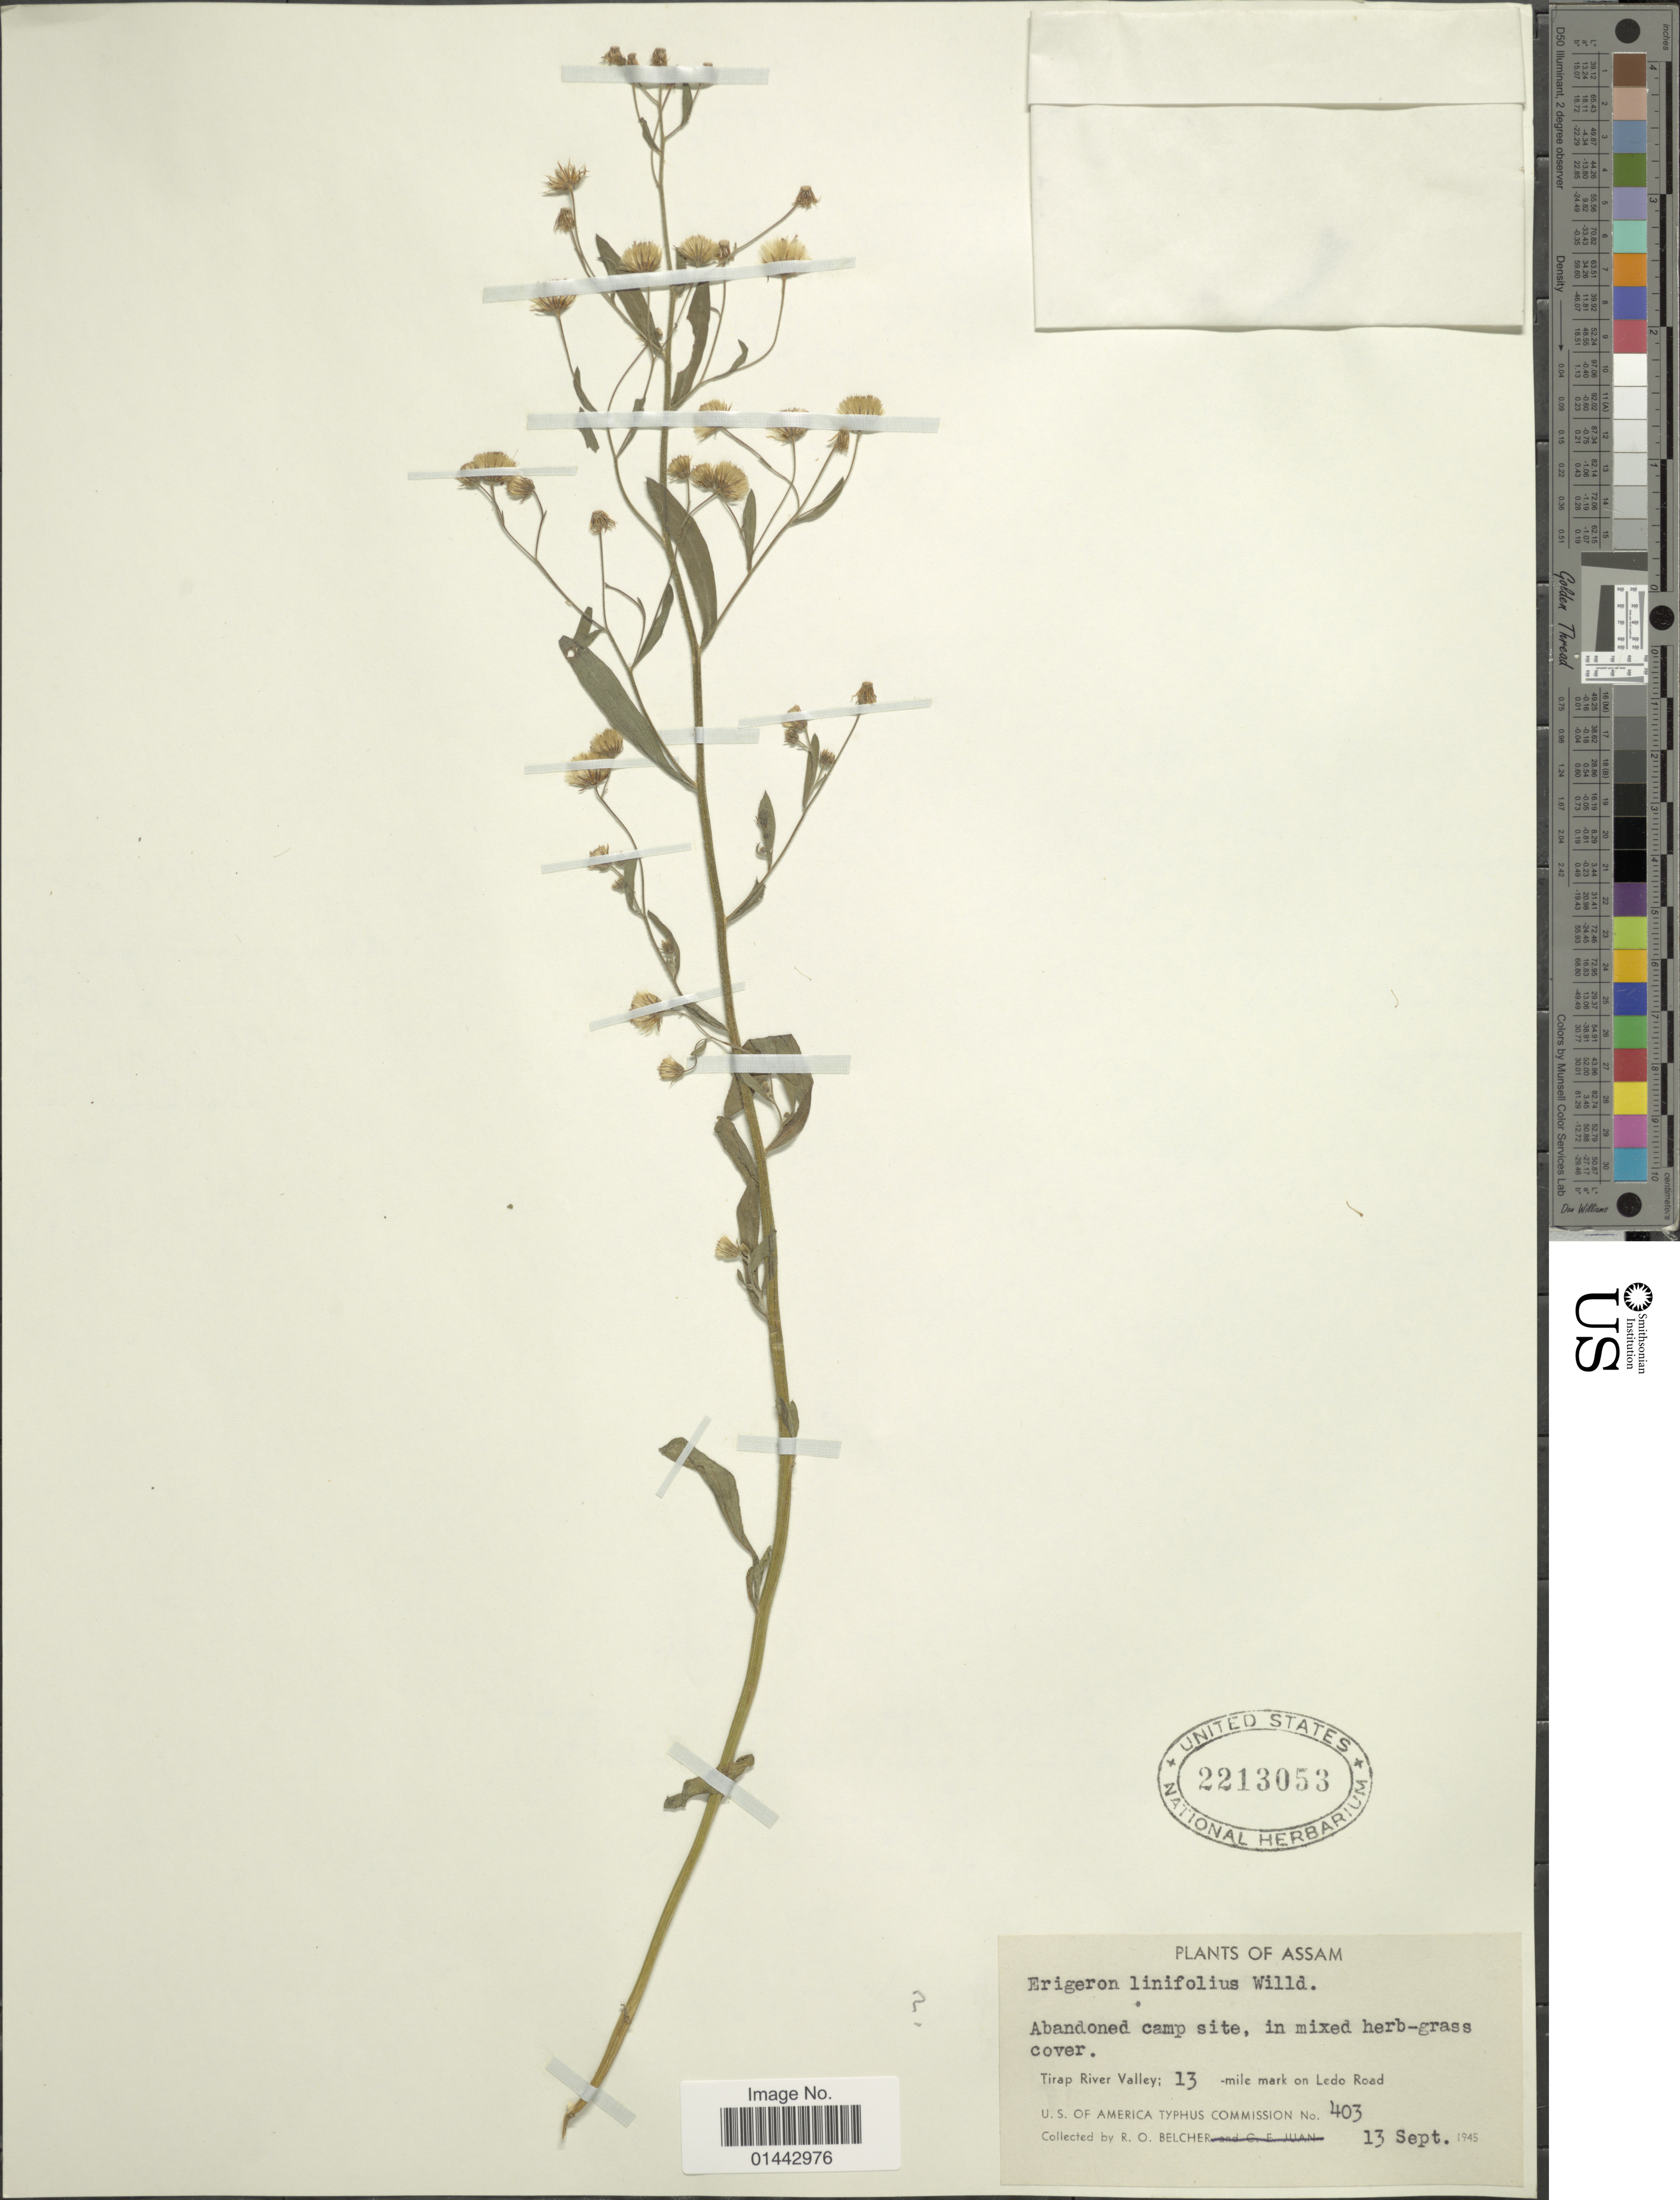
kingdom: Plantae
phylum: Tracheophyta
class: Magnoliopsida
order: Asterales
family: Asteraceae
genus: Erigeron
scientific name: Erigeron bonariensis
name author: L.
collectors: R. Belcher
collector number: U.S. of America Thypus Commission 403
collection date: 1945-09-13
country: India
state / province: Assam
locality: Abandoned camp site, Tirap River Valley, 13-mile mark on Ledo Road.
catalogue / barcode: US 2213053